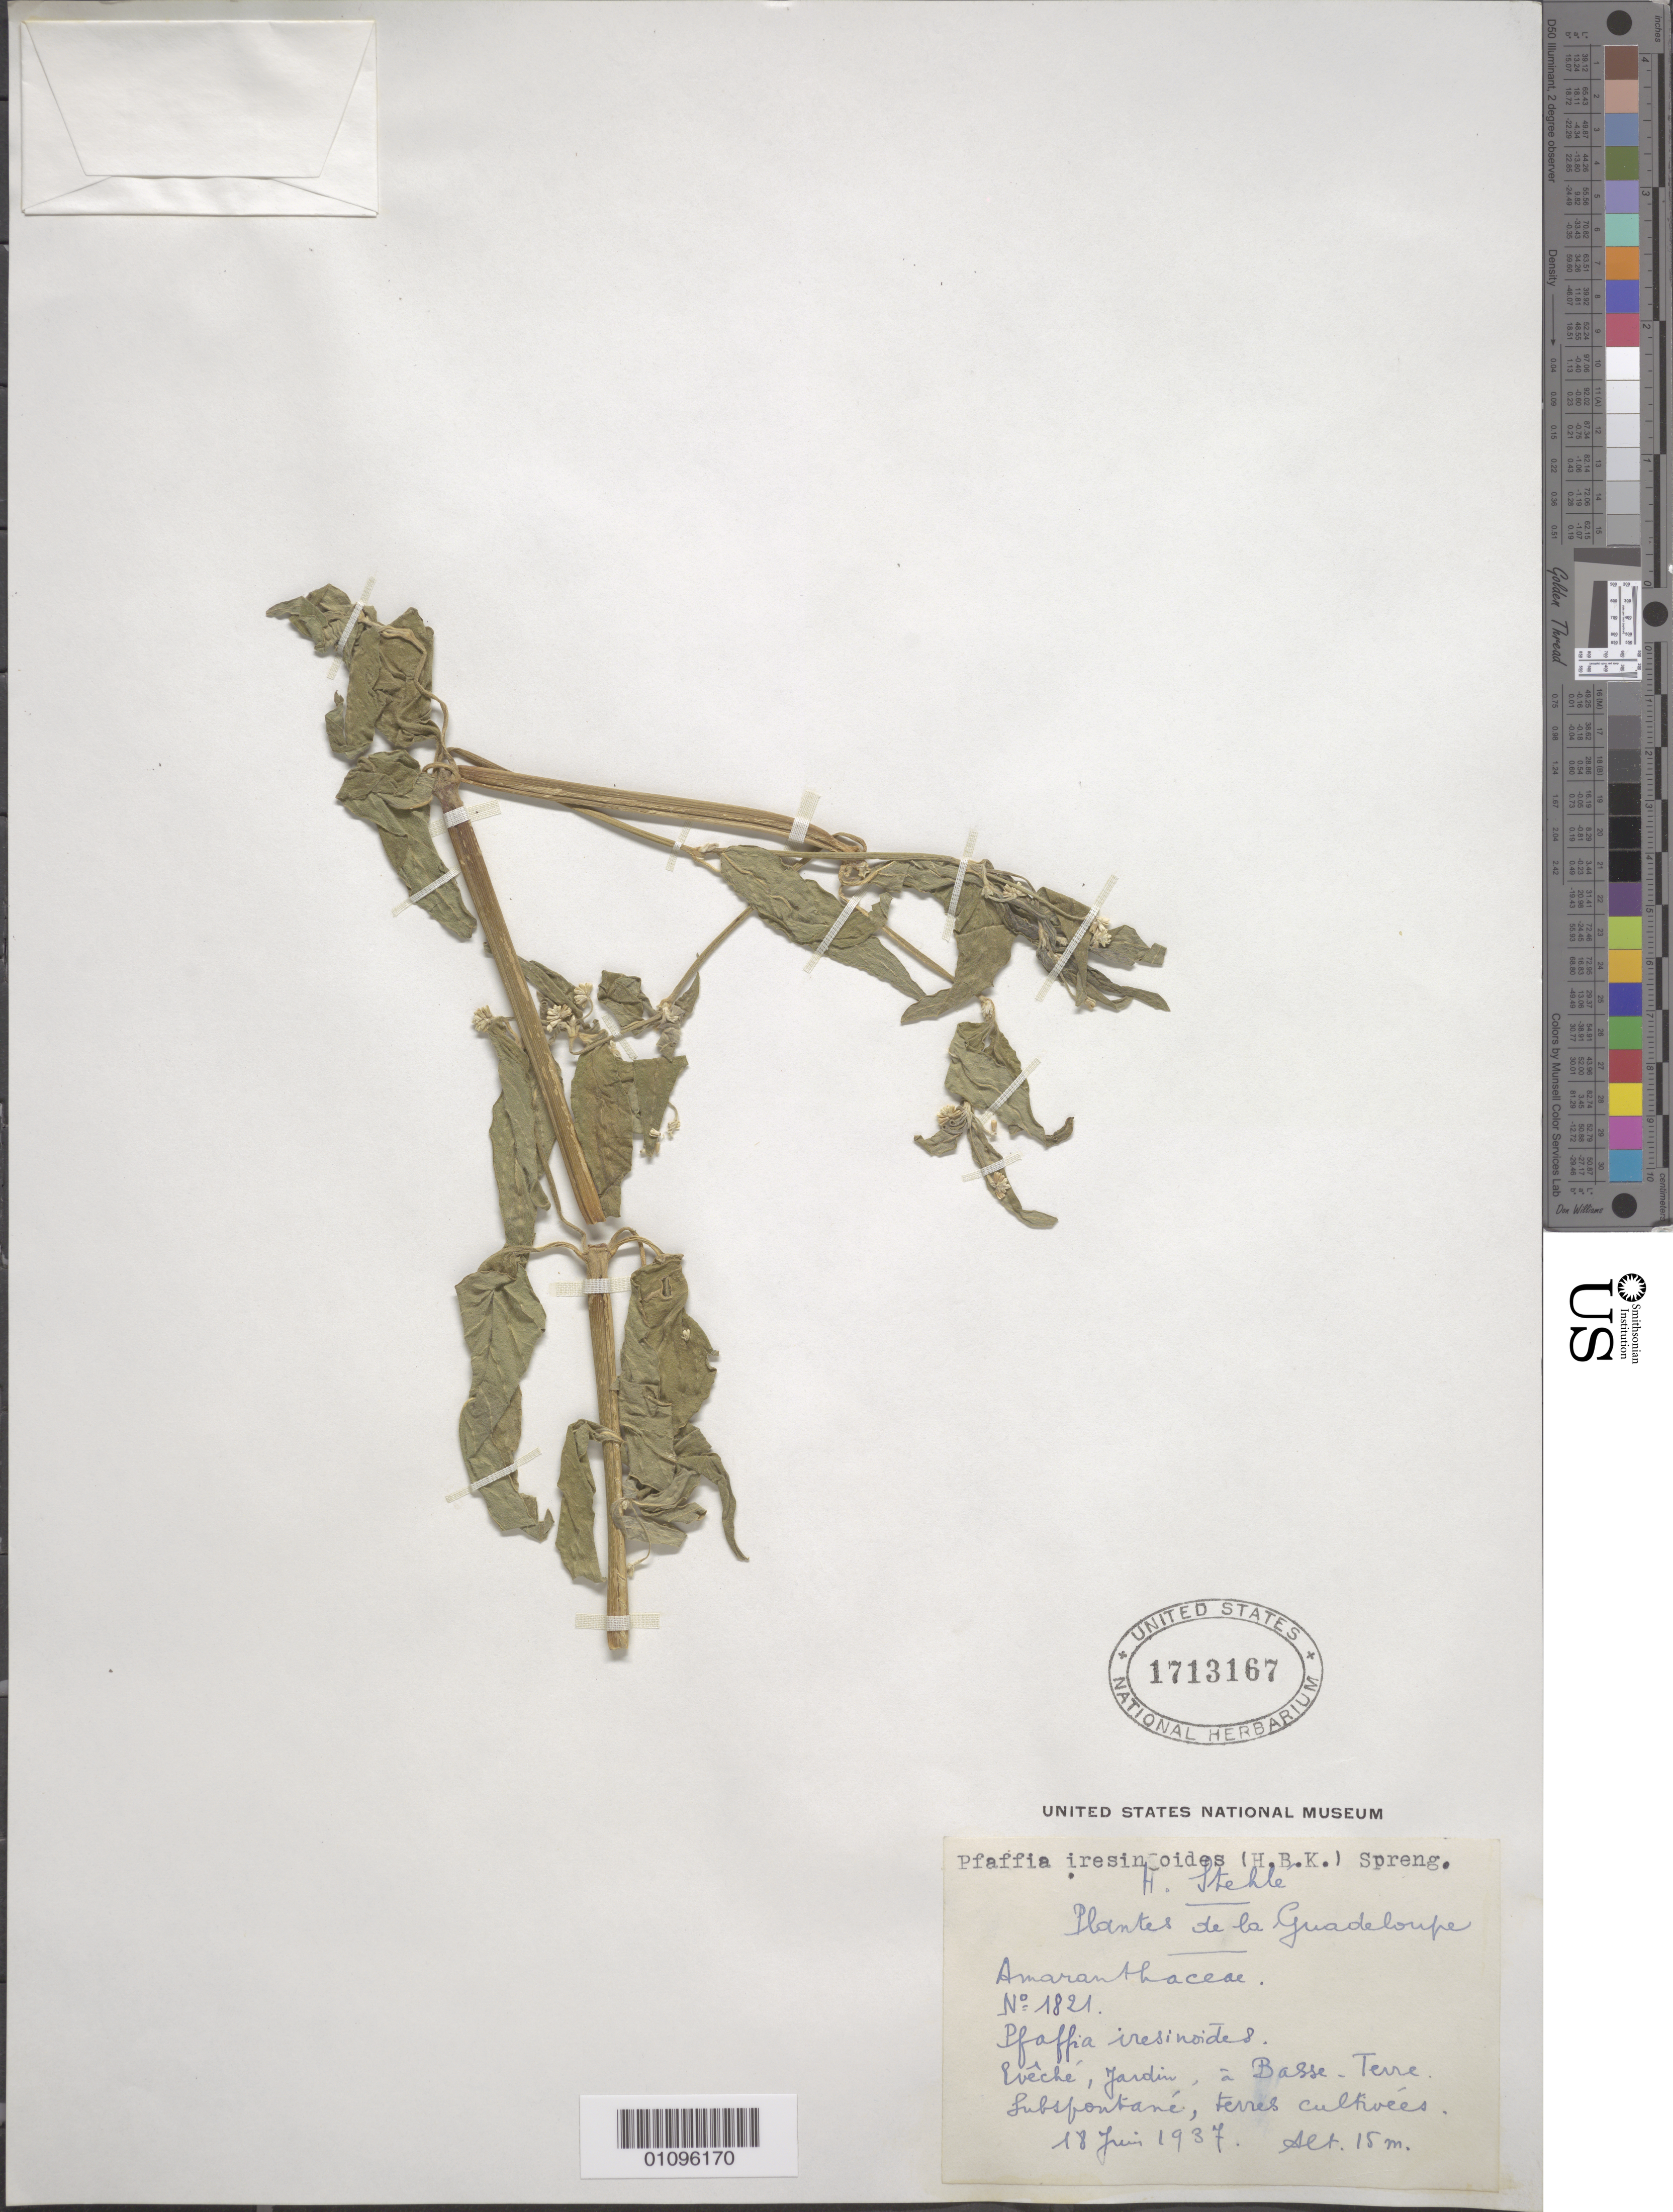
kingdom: Plantae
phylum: Tracheophyta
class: Magnoliopsida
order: Caryophyllales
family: Amaranthaceae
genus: Pfaffia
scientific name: Pfaffia iresinoides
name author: (Kunth) Spreng.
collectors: H. Stehlé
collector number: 1821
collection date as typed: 18 Jun 1937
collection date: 1937-06-18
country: Guadeloupe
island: Basse Terre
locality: Evêché, Jardin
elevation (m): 15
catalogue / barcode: US 1713167